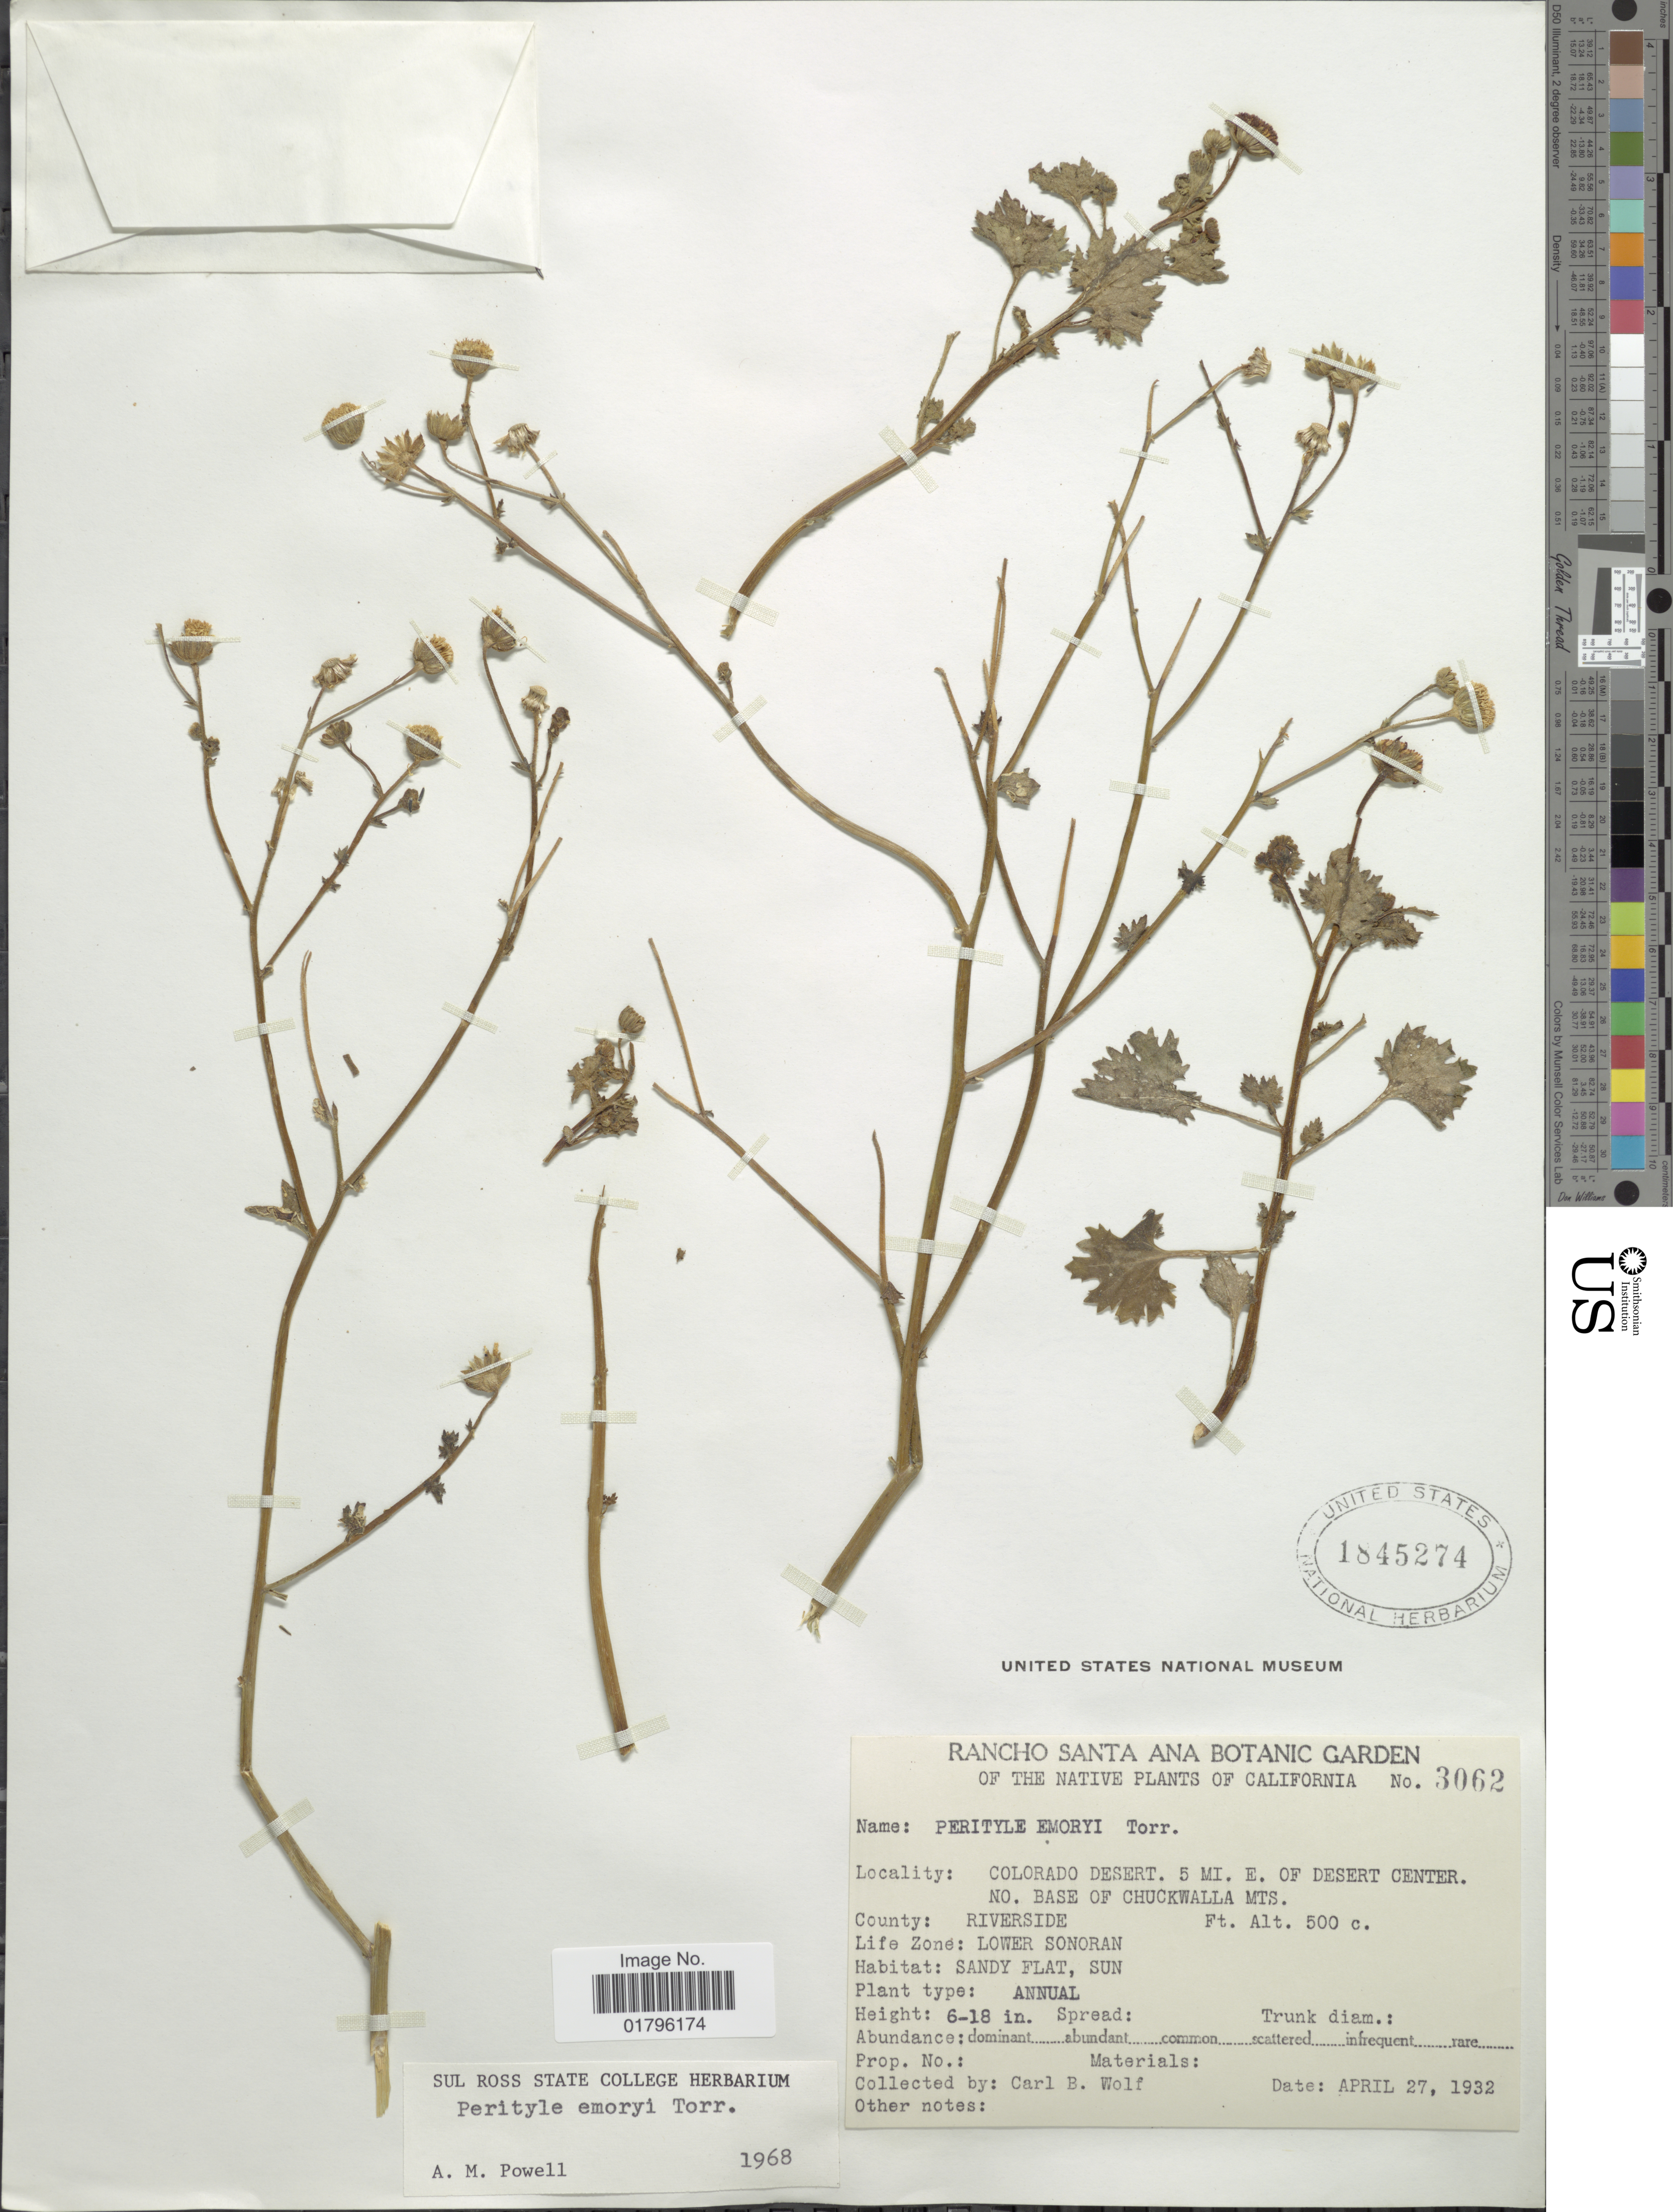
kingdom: Plantae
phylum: Tracheophyta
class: Magnoliopsida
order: Asterales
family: Asteraceae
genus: Perityle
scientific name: Perityle emoryi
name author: Torr.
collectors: C. B. Wolf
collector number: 3062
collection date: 1932-04-27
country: United States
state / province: California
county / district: Riverside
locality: Colorado Desert. 5 mi. E. of Desert Center. No. Base of Chuckwalla Mts. County: Riverside. Life Zone: Lower Sonoran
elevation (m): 152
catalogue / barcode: US 1845274